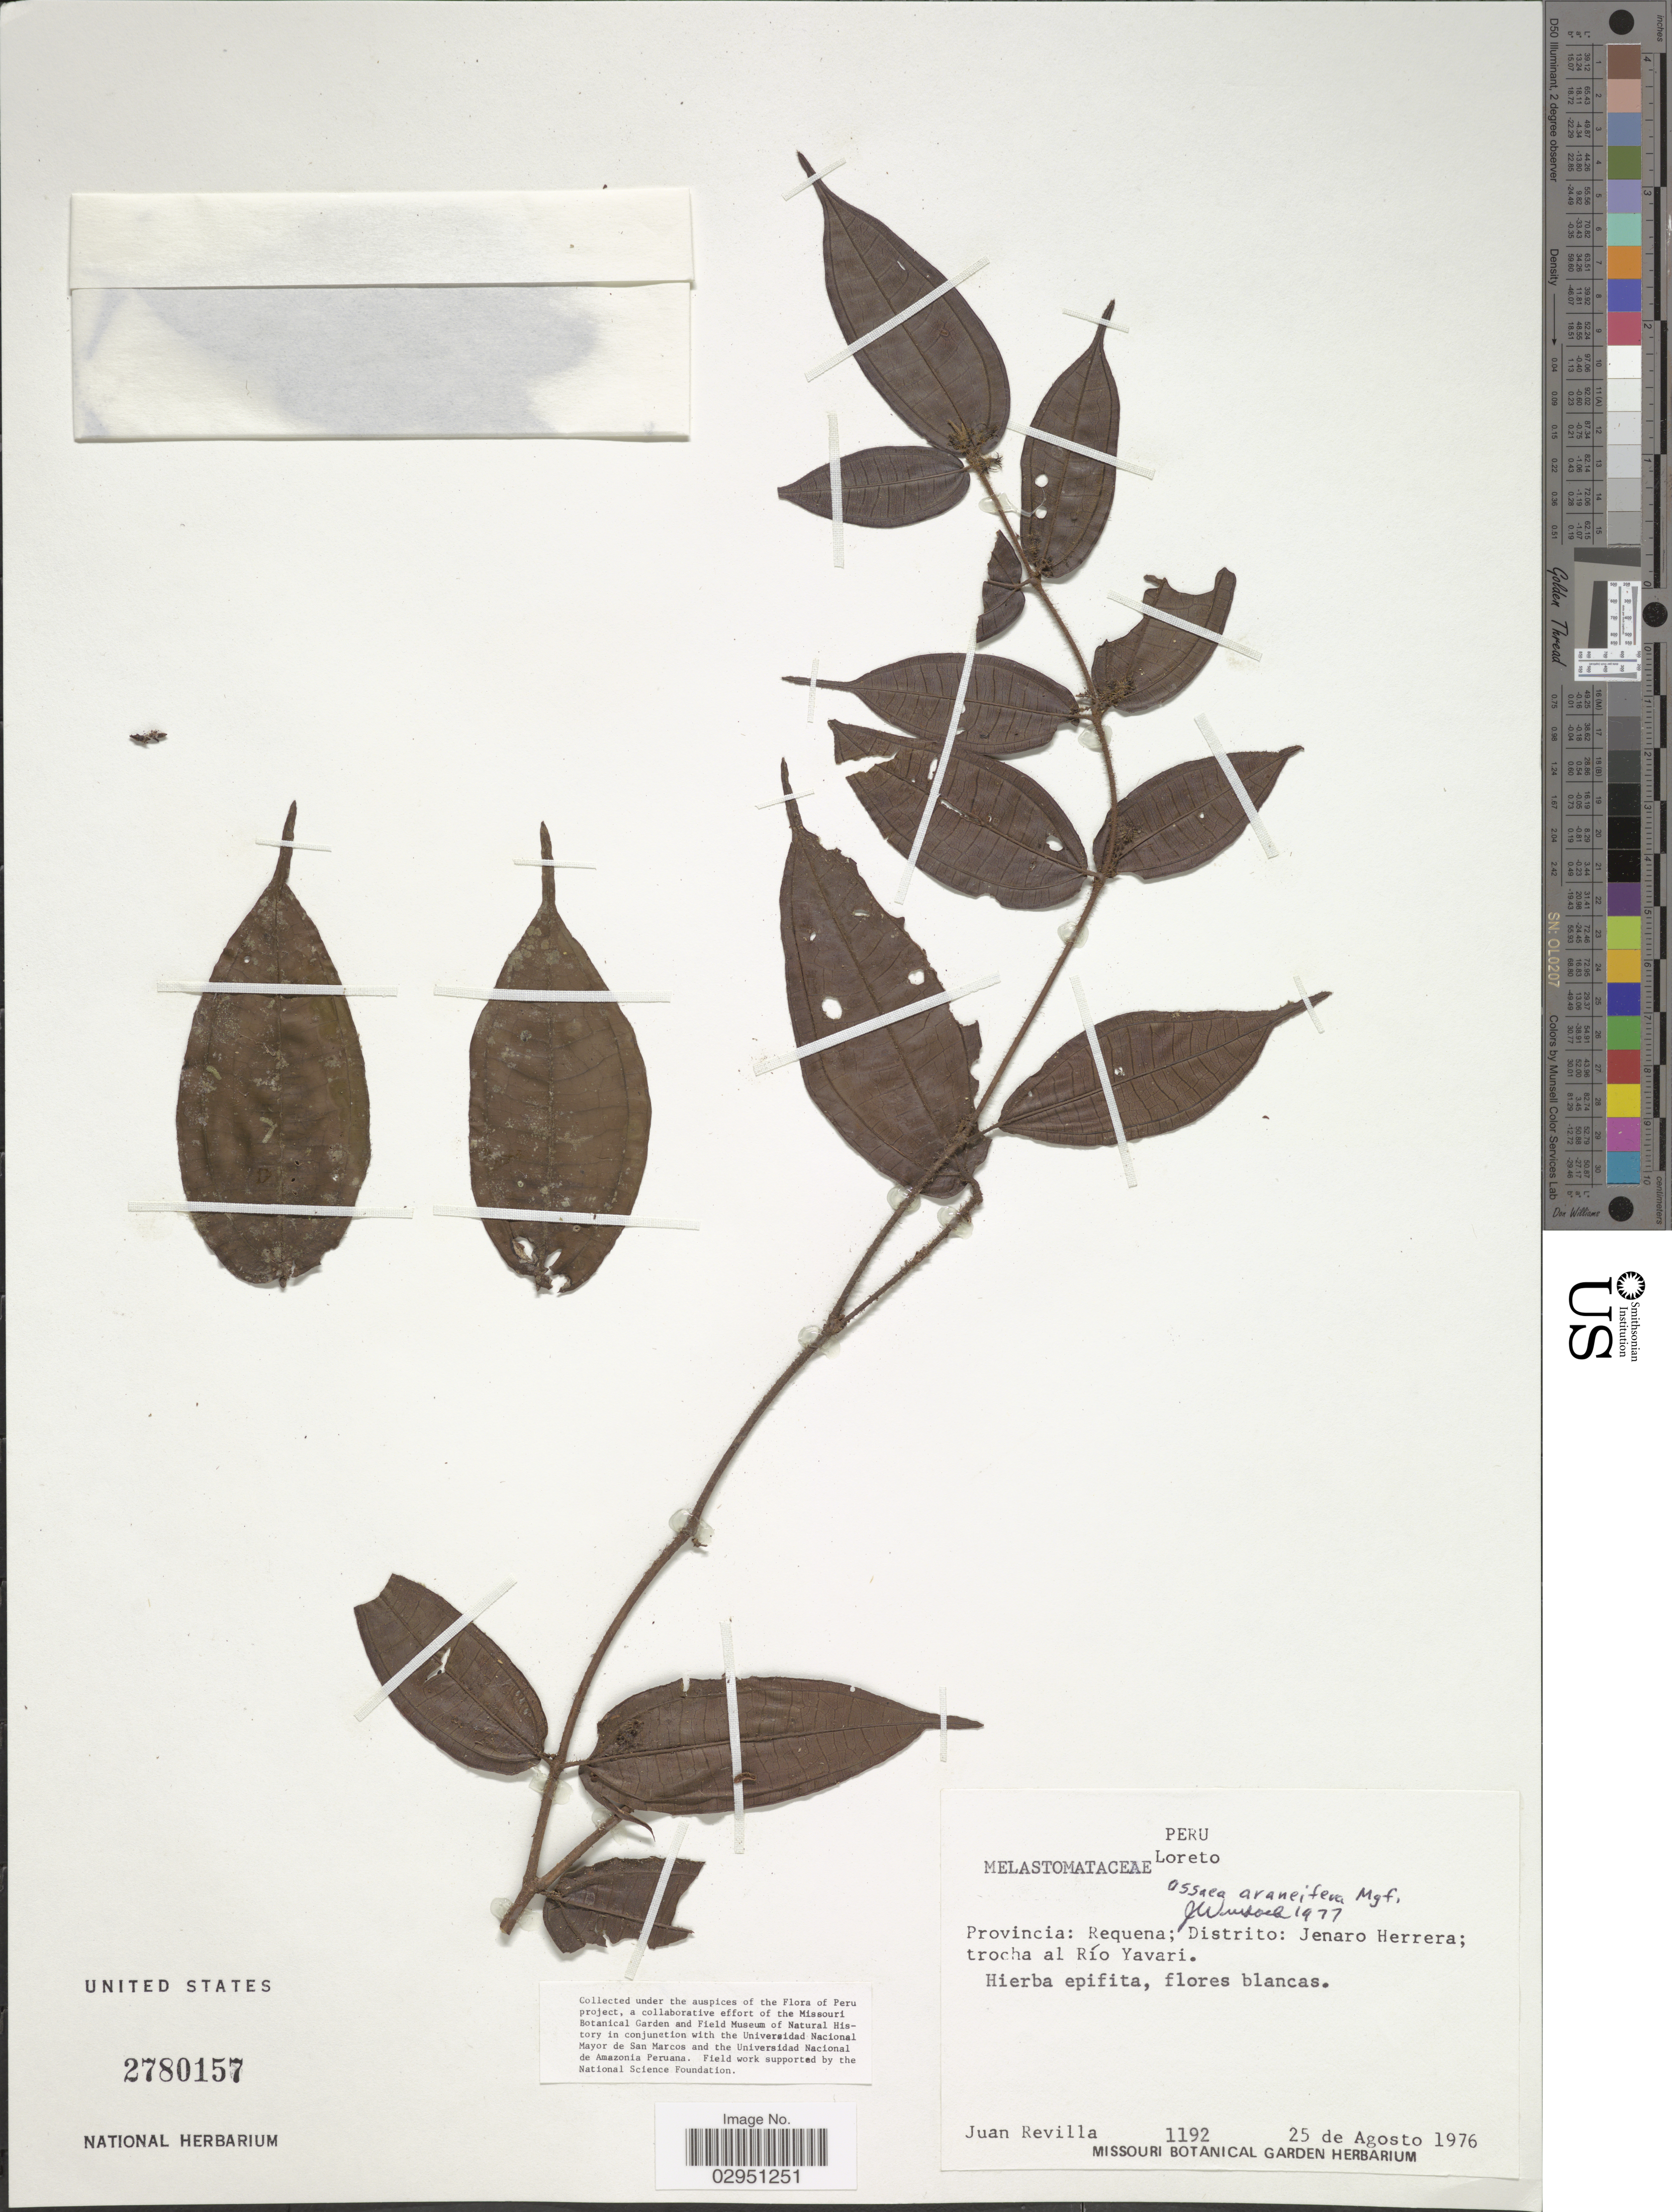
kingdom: Plantae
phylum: Tracheophyta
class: Magnoliopsida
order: Myrtales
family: Melastomataceae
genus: Ossaea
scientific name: Ossaea araneifera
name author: Markgr.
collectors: J. Revilla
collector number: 1192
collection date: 1976-08-25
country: Peru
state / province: Loreto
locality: Provincia: Requena; Distrito: Jenaro Herrera; trocha al Río Yavari.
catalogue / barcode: US 2780157